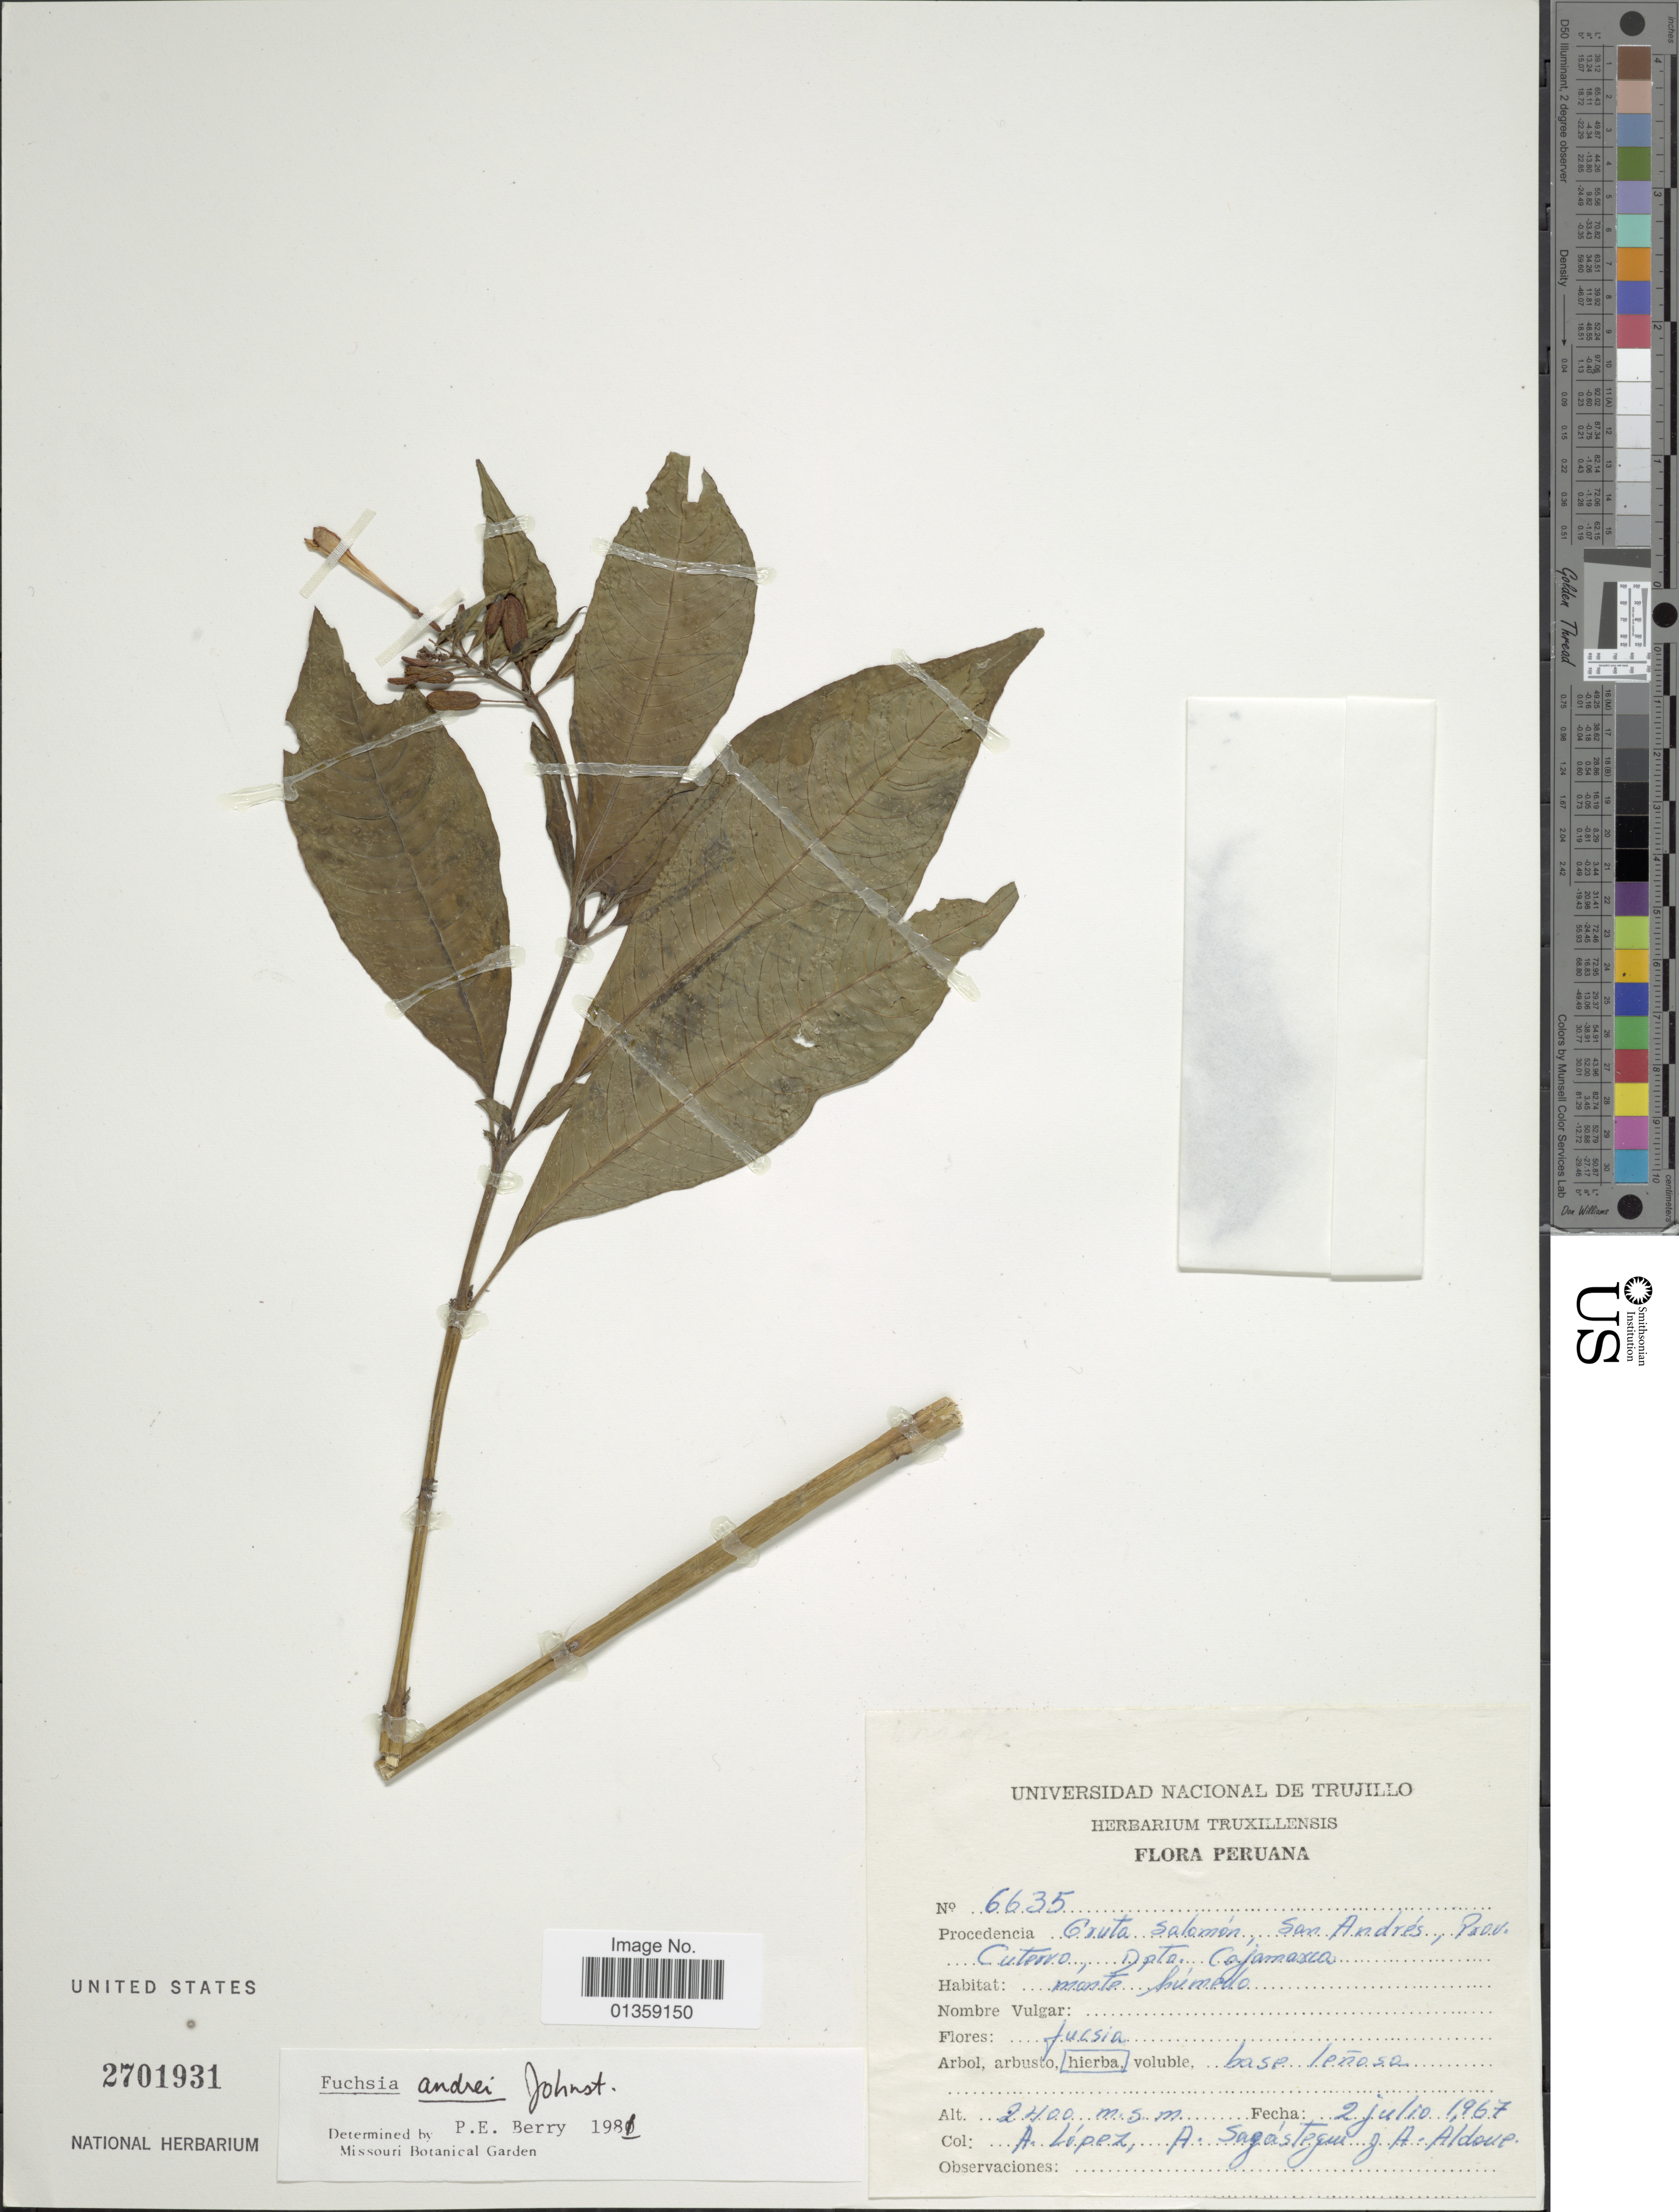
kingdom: Plantae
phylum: Tracheophyta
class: Magnoliopsida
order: Myrtales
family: Onagraceae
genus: Fuchsia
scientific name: Fuchsia andrei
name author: I.M. Johnst.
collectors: A. López, A. Sagástegui A. & A. Aldoue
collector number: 6635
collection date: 1967-07-02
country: Peru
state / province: Cajamarca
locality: Gruta Salomón, San Andrés, Prov. Cutervo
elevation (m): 2400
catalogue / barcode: US 2701931